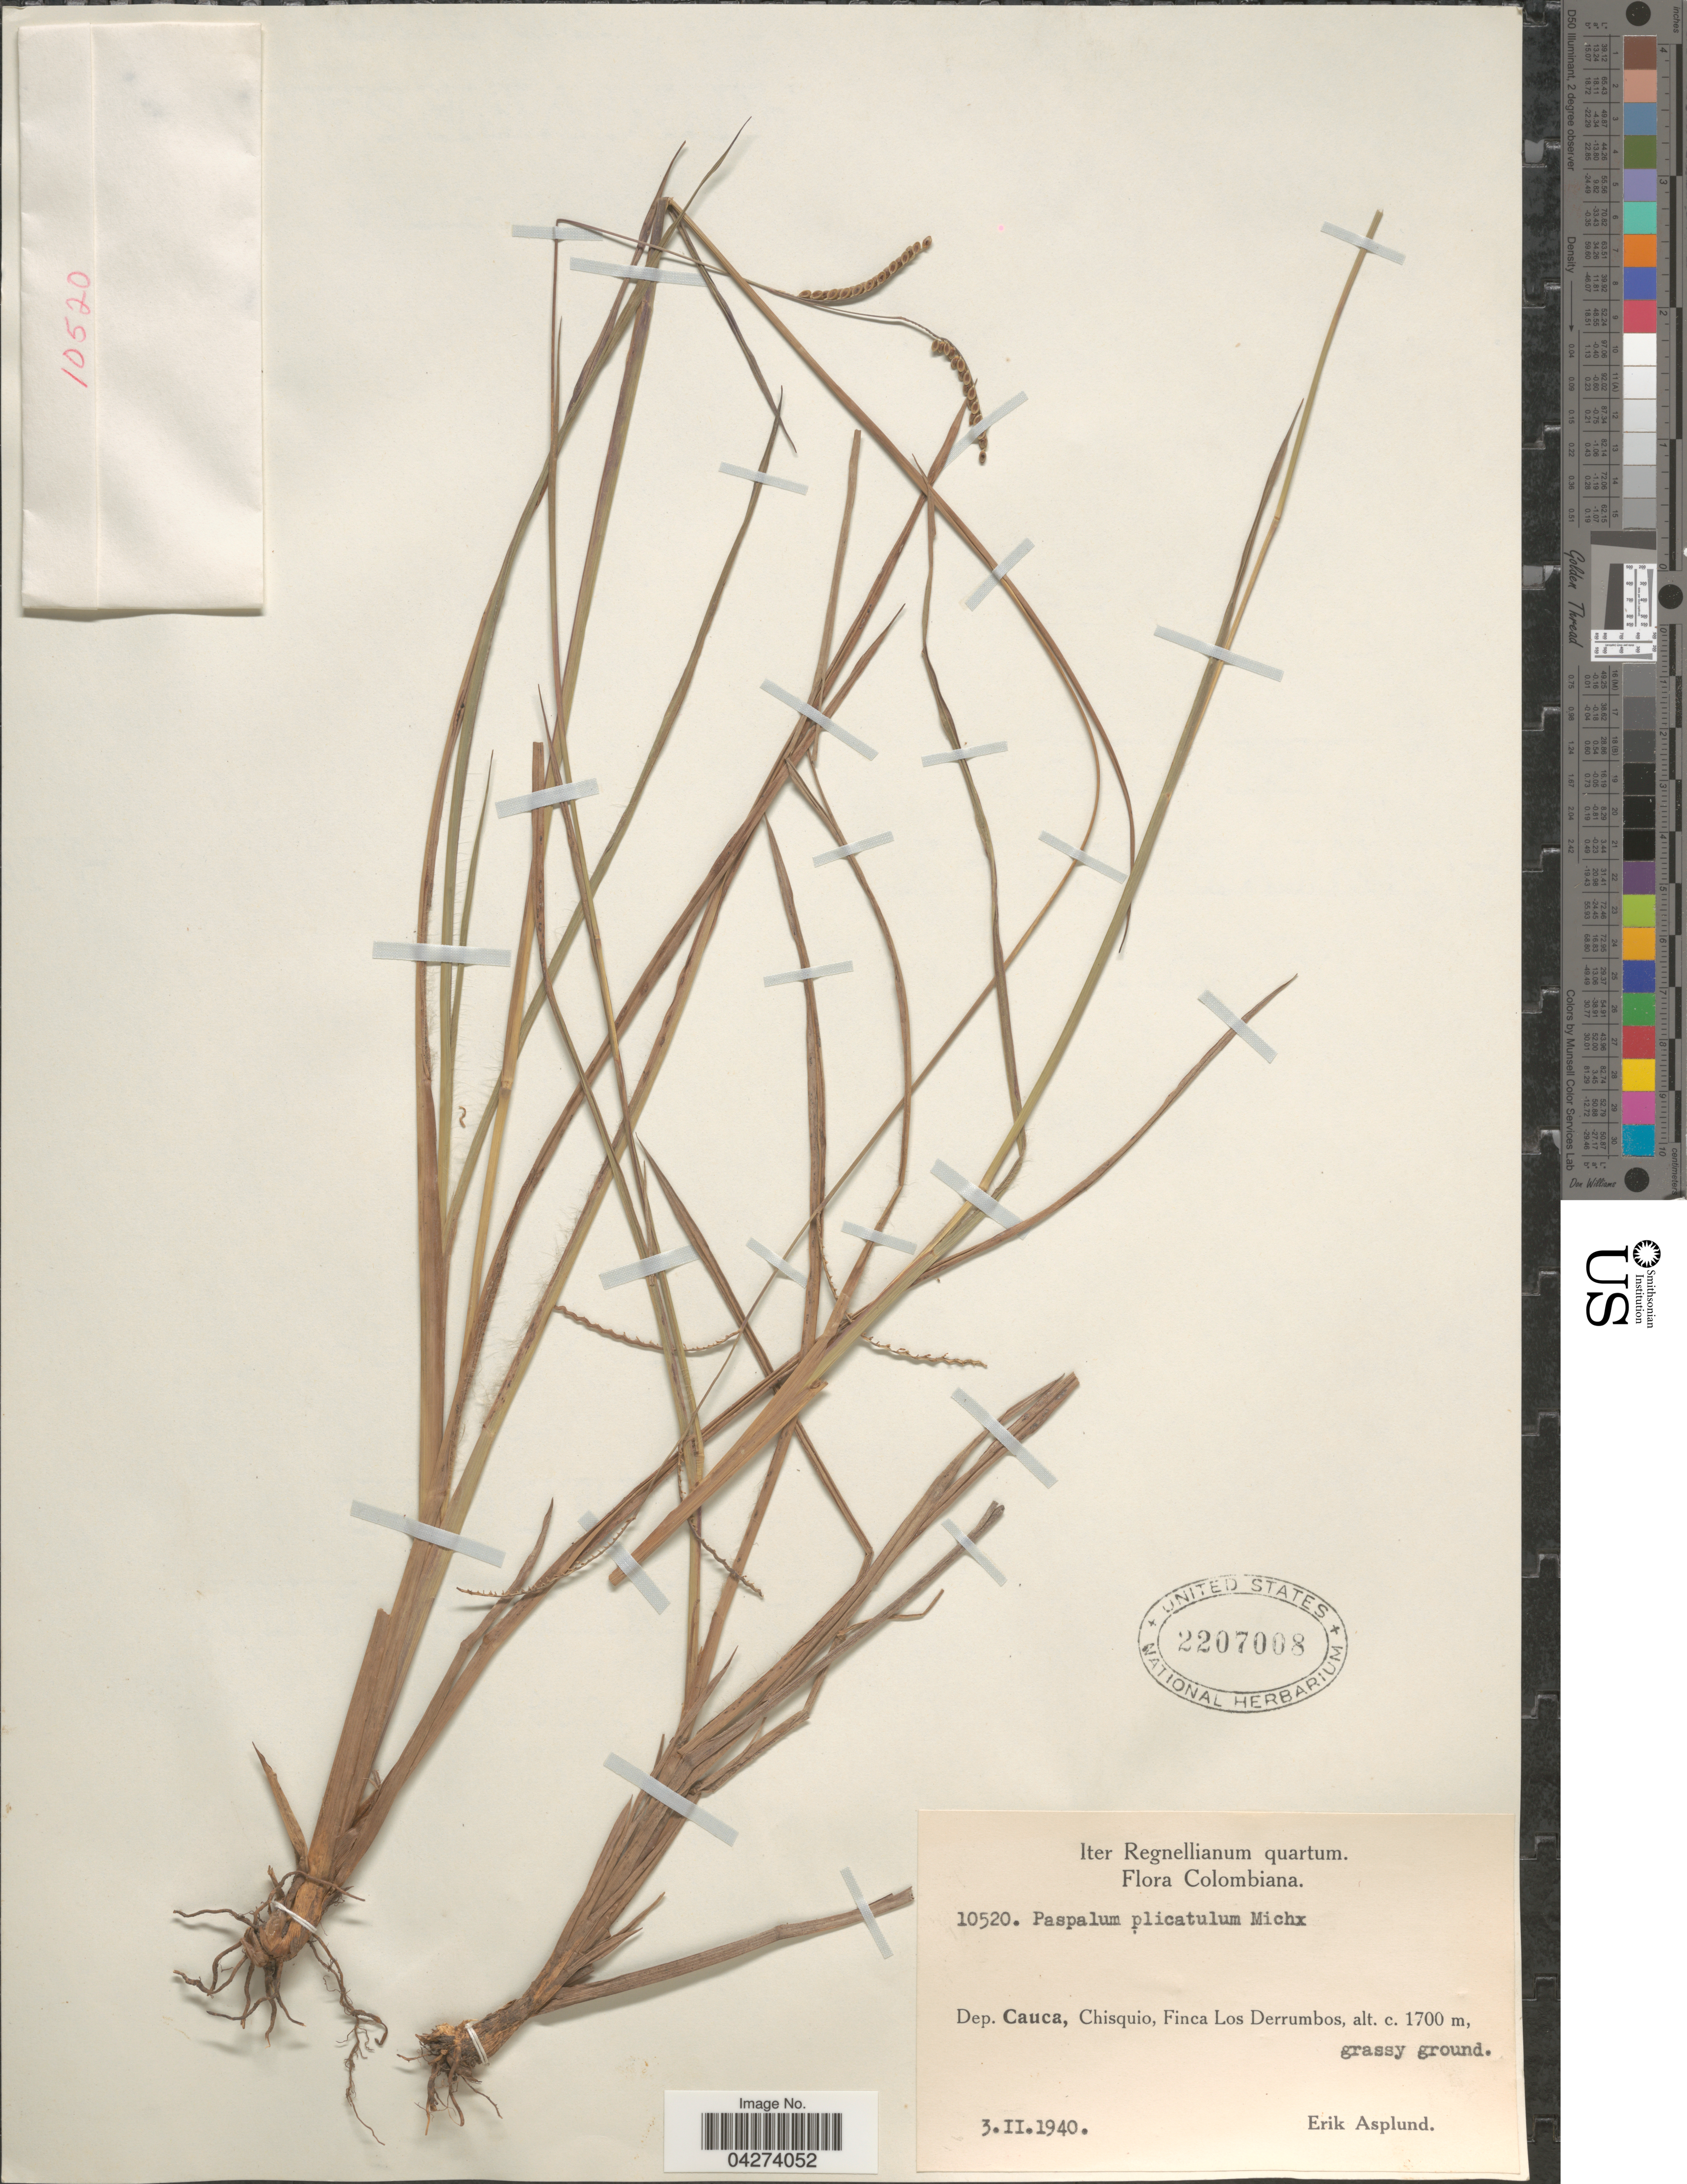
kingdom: Plantae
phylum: Tracheophyta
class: Liliopsida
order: Poales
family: Poaceae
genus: Paspalum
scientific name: Paspalum plicatulum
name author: Michx.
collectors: E. Asplund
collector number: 10520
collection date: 1940-02-03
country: Colombia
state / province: Cauca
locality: Iter Regnellianum quartum. Dep. Cauca, Chisquio, Finca Los Derrumbos.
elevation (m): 1700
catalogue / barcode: US 2207008